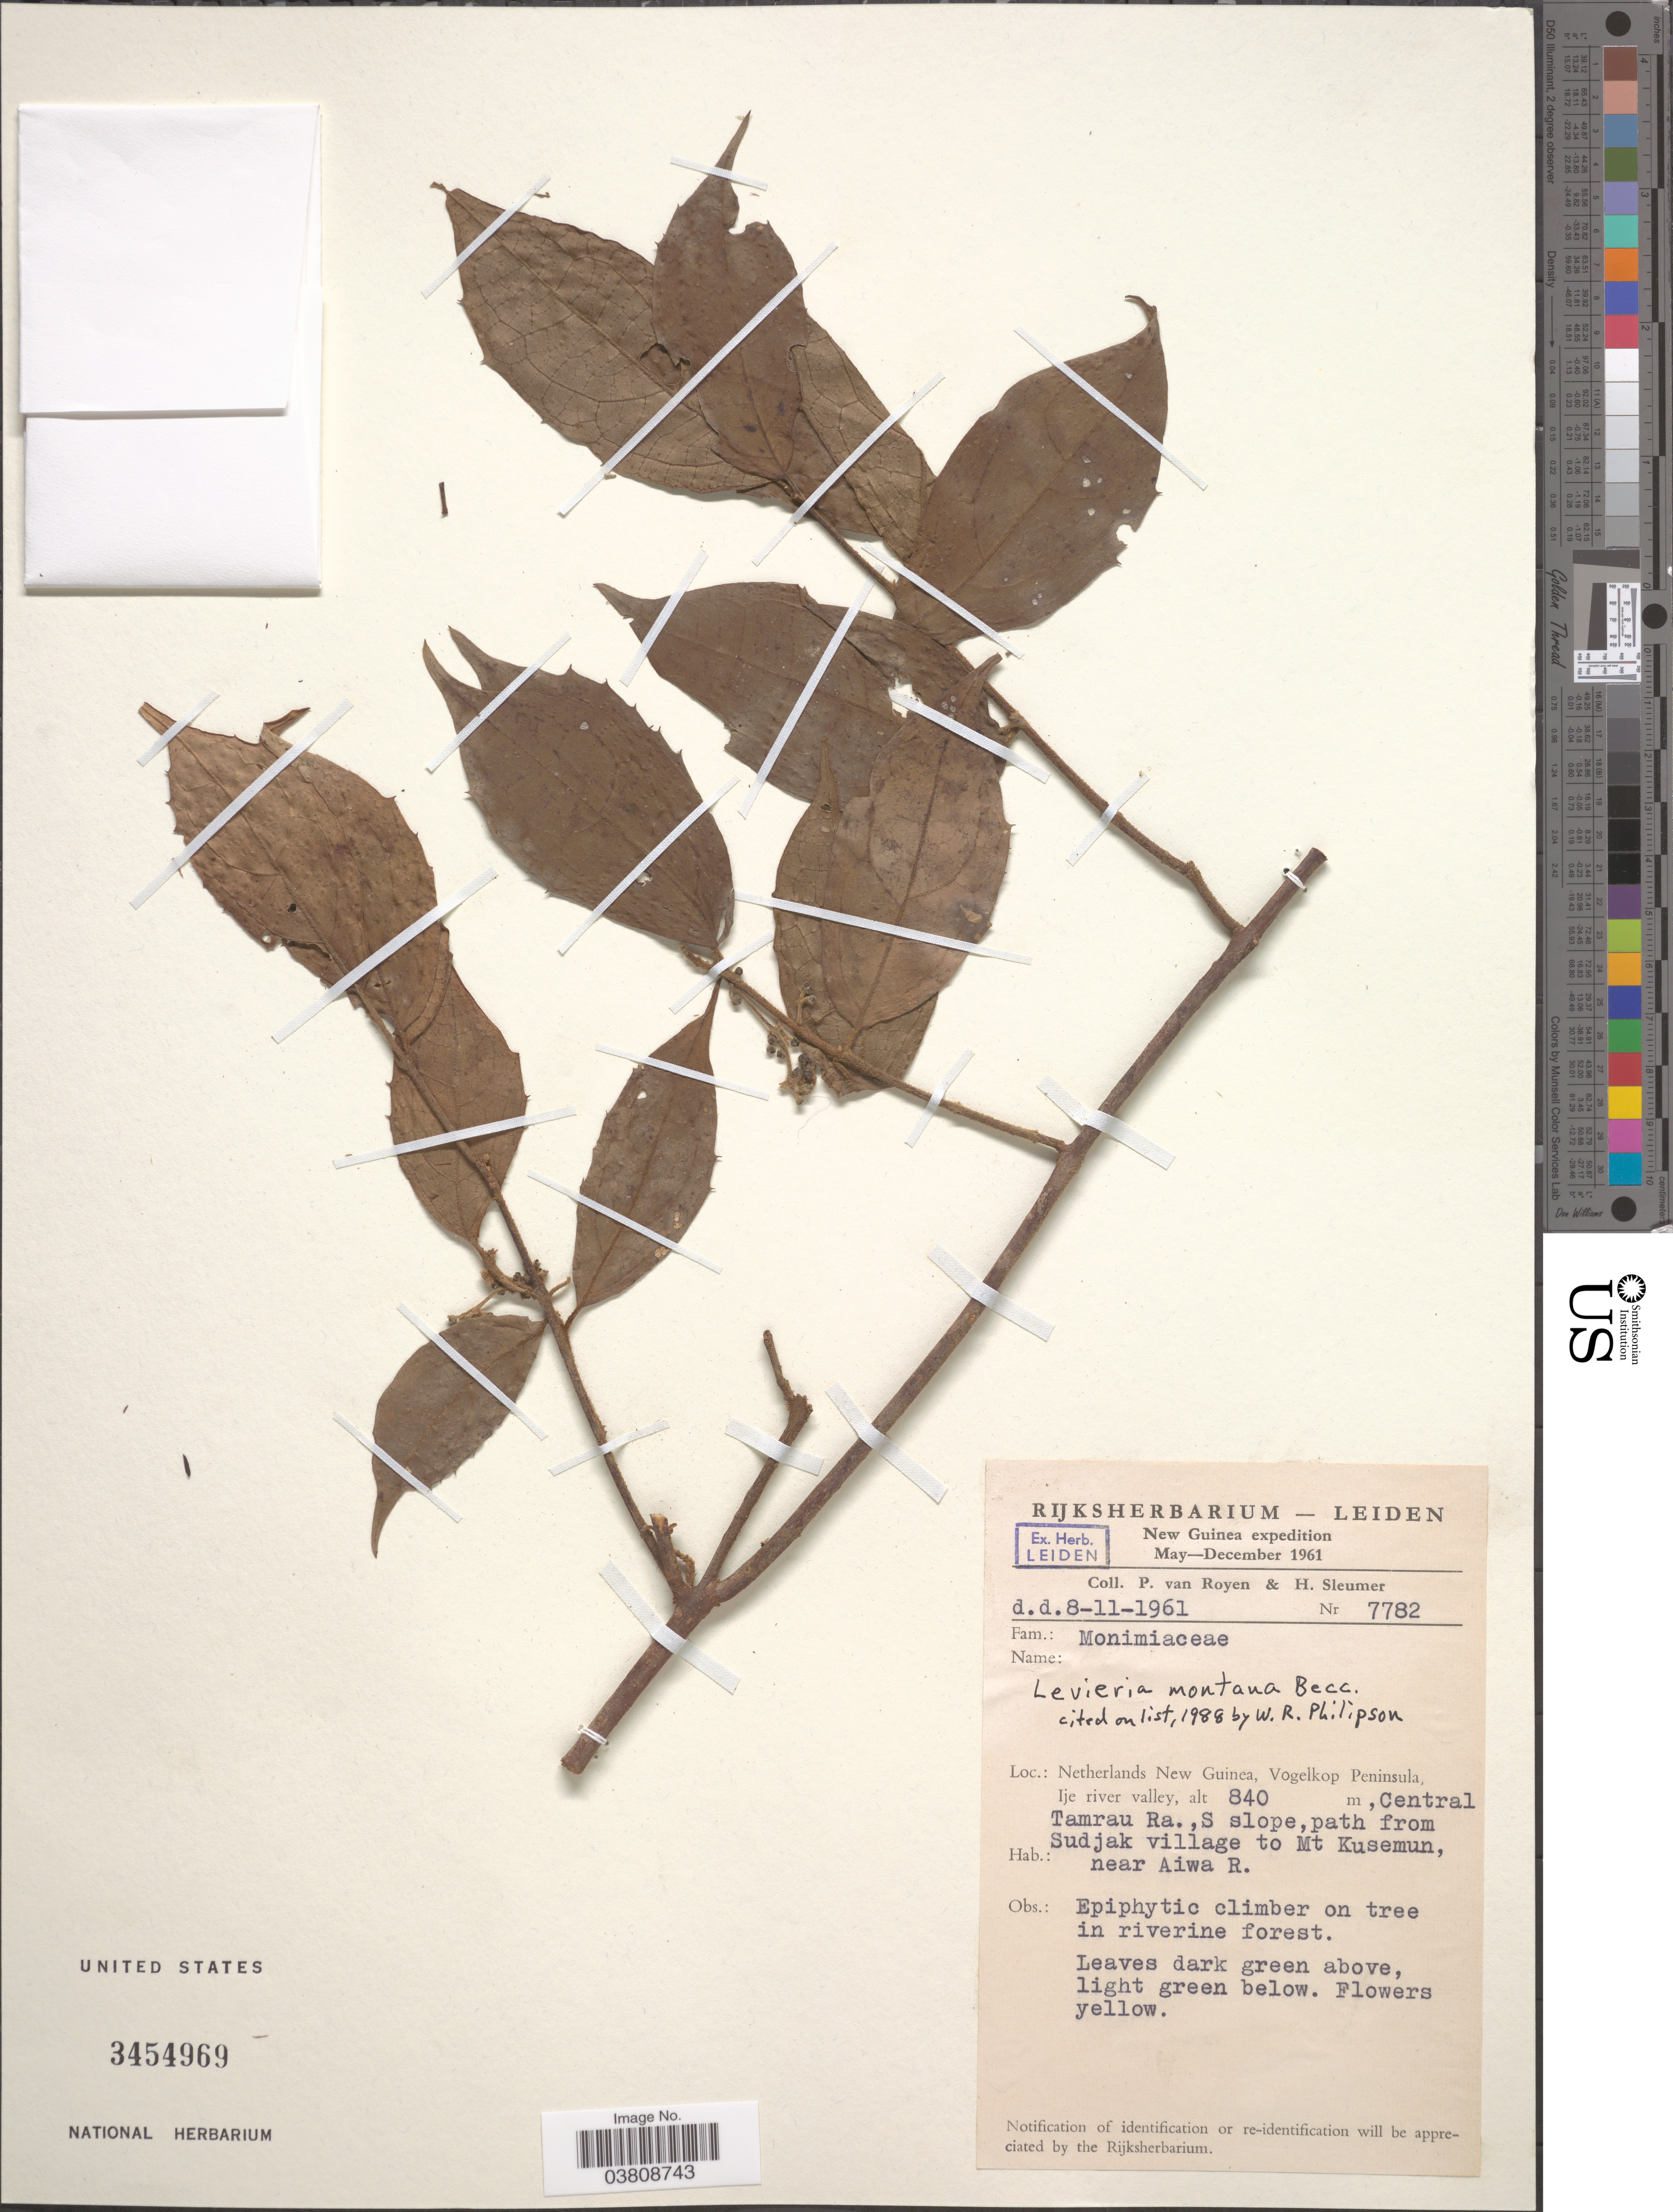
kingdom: Plantae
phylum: Tracheophyta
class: Magnoliopsida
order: Laurales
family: Monimiaceae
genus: Levieria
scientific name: Levieria montana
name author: Becc.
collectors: P. van Royen & H. O. Sleumer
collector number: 7782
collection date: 1961-11-08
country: Indonesia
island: New Guinea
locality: Netherlands New Guinea, Vogelkop Peninsula, Ije river valley, Central Tamrau Ra., S slope, path from Sudjak village to Mt Kusemun, near Aiwa R.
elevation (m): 840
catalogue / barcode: US 3454969